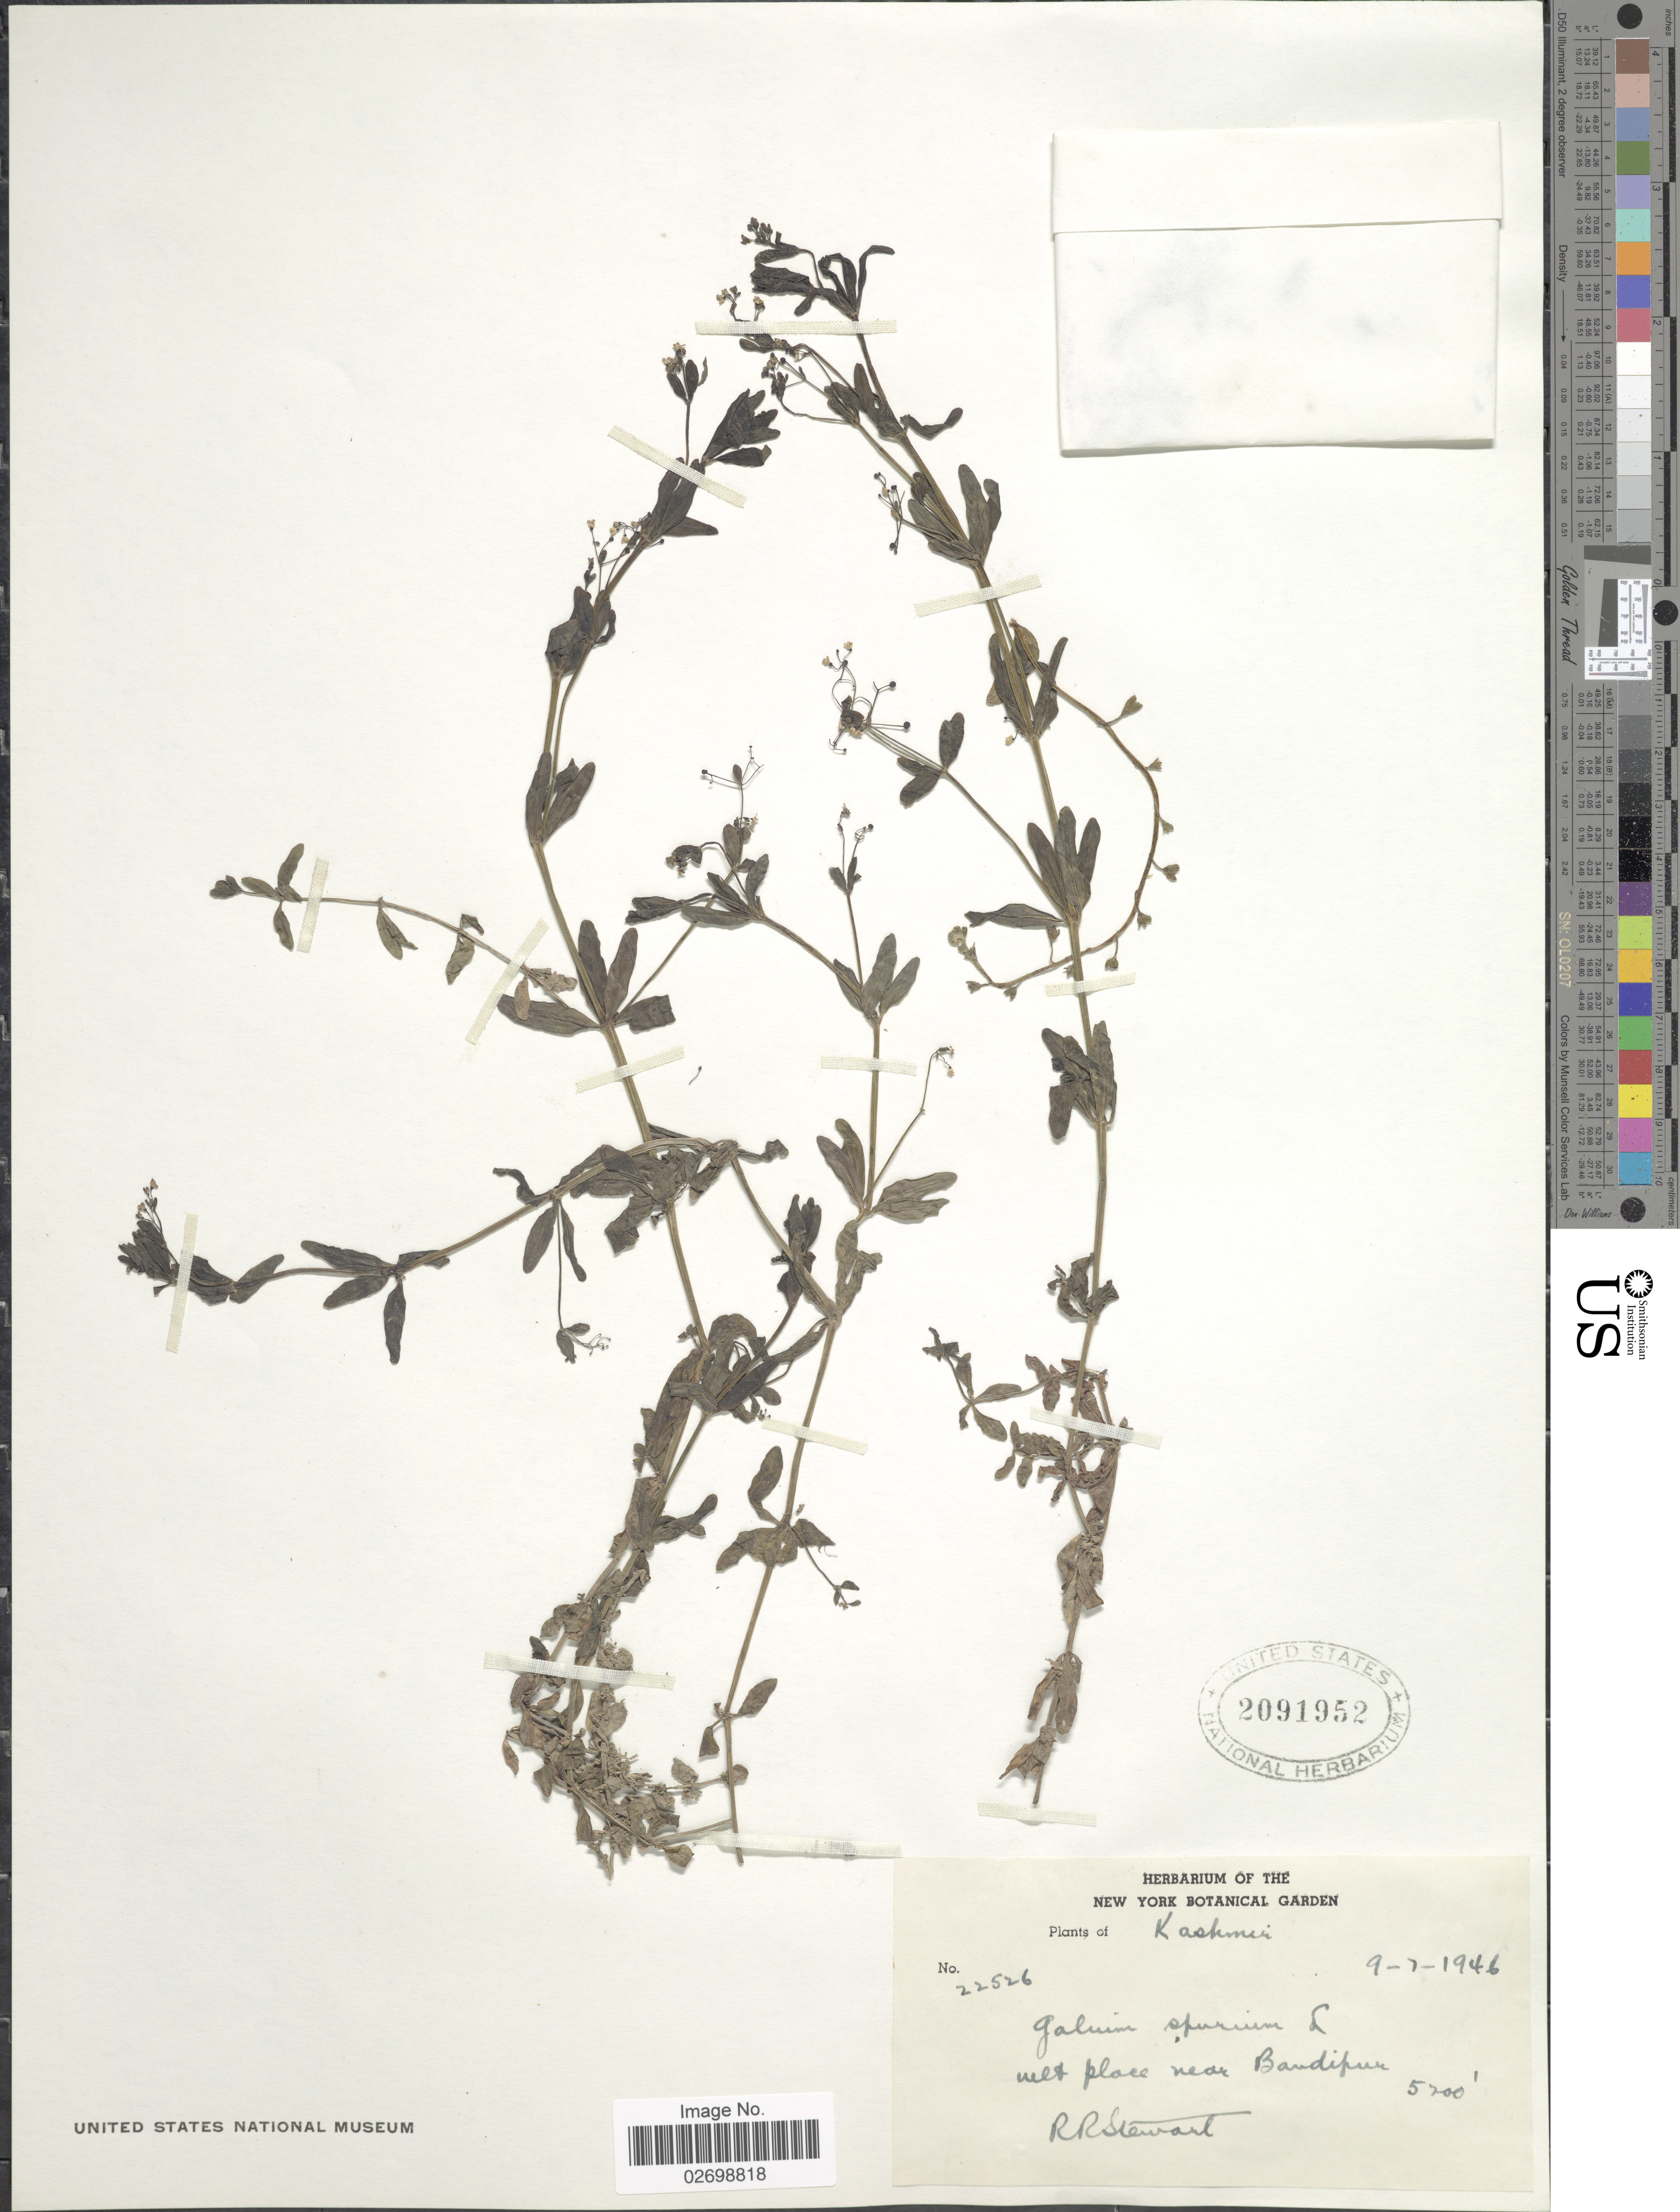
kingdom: Plantae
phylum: Tracheophyta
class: Magnoliopsida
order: Gentianales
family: Rubiaceae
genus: Galium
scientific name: Galium spurium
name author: L.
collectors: R. R. Stewart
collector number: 22526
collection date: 1946-07-09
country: India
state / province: Jammu and Kashmir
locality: Kashmir, wet place near Bandipur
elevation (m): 1737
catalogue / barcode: US 2091952